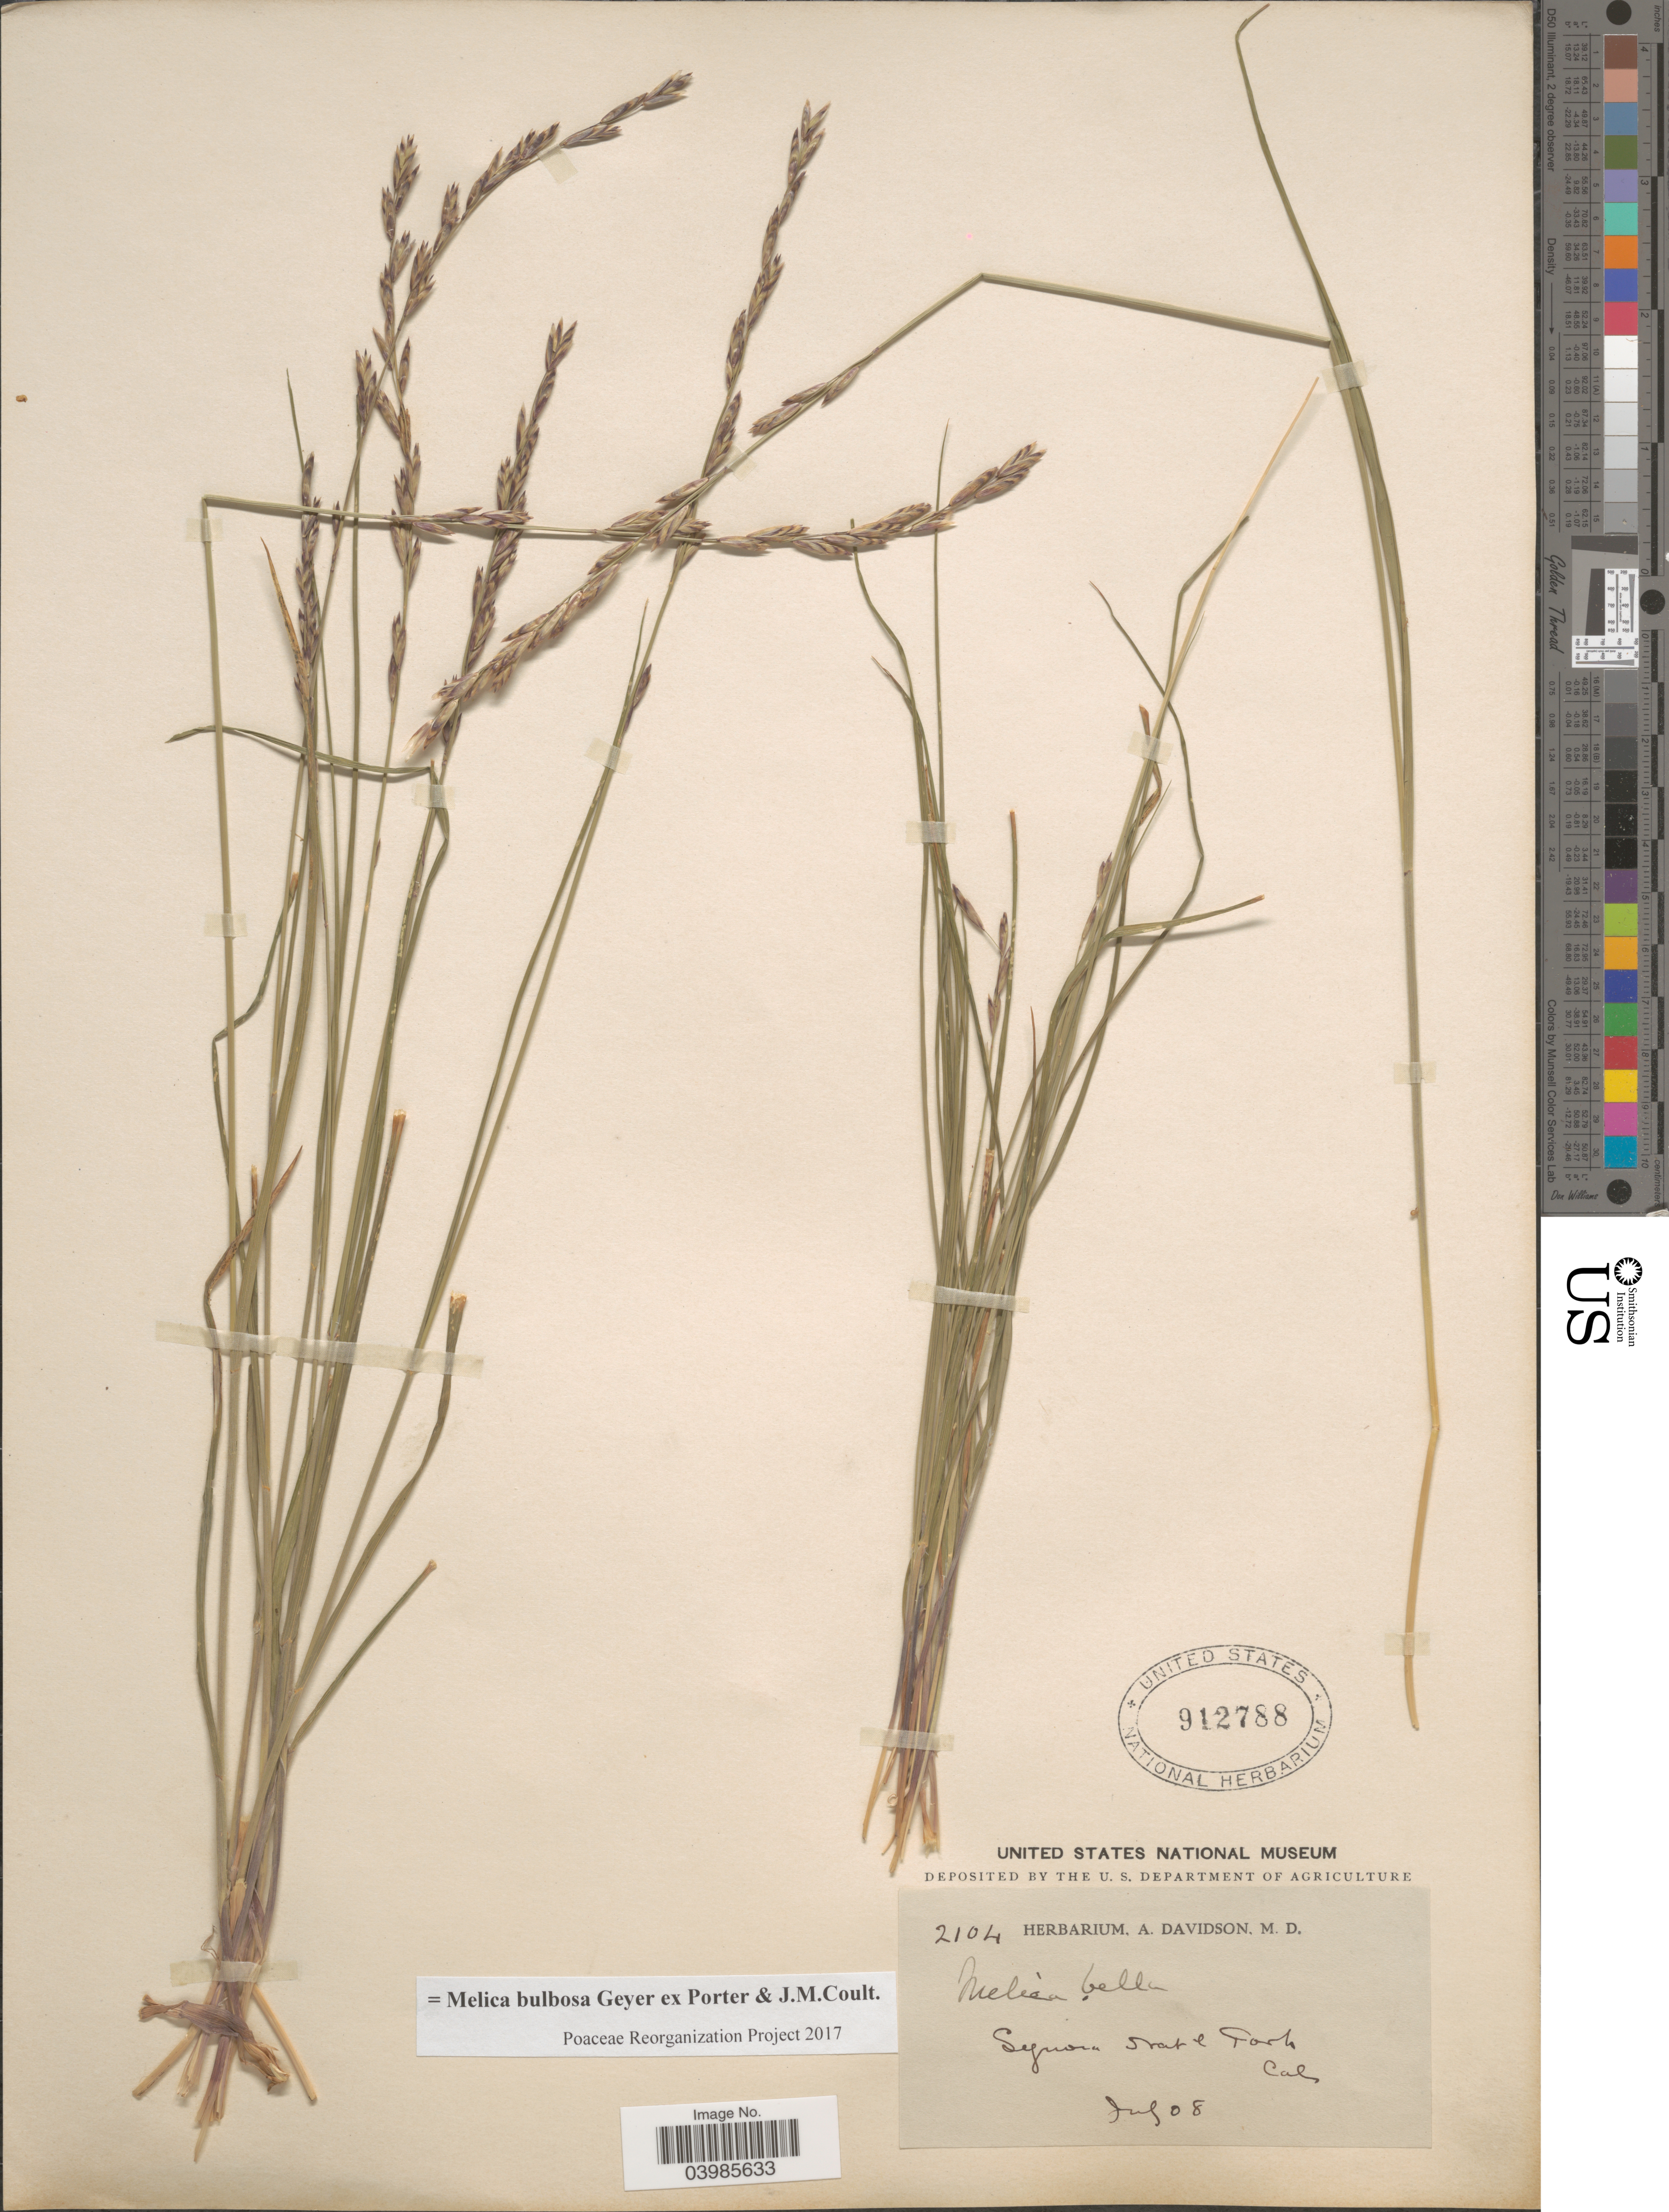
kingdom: Plantae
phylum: Tracheophyta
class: Liliopsida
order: Poales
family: Poaceae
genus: Melica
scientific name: Melica bulbosa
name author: Geyer ex Porter & J.M. Coult.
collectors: ex herb. A. Davidson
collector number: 2104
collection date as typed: Transcribed d/m/y: /7/8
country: United States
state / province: California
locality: Sequoia State Park.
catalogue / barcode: US 912788